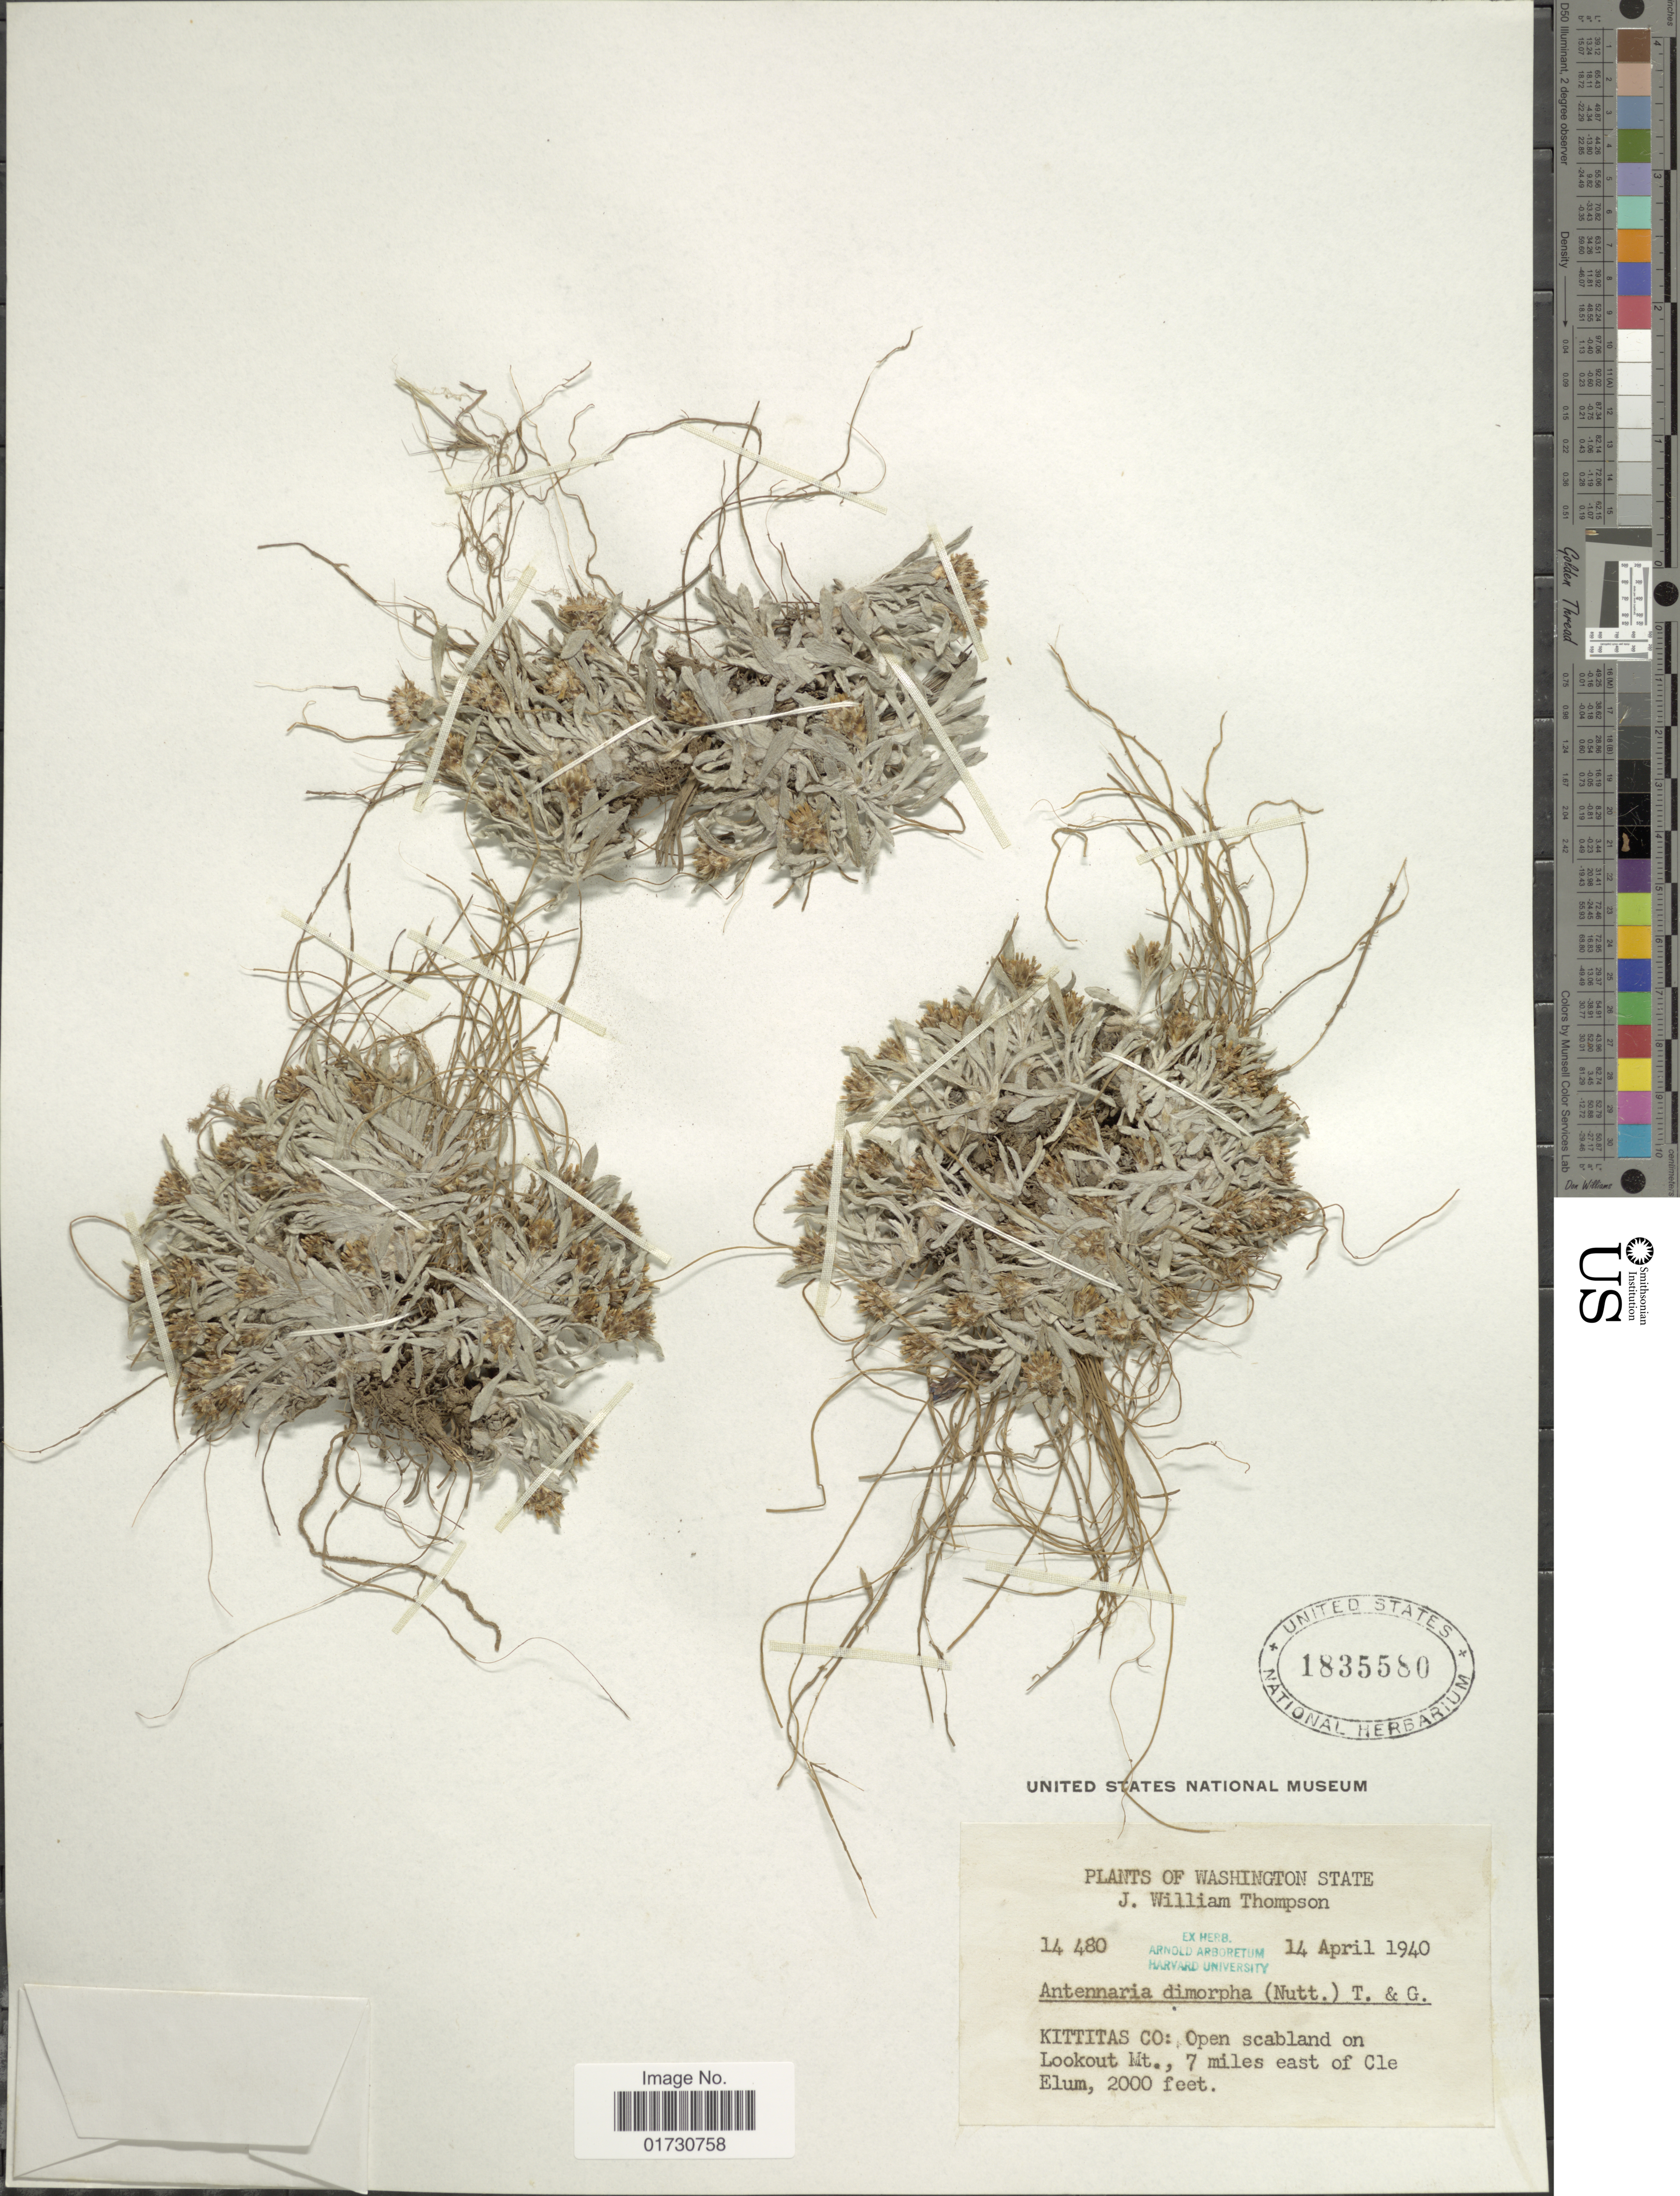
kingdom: Plantae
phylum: Tracheophyta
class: Magnoliopsida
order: Asterales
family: Asteraceae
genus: Antennaria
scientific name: Antennaria dimorpha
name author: (Nutt.) Torr. & A. Gray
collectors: J. W. Thompson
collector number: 14480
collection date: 1940-04-14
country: United States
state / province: Washington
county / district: Kittitas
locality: Washington State, Kittitas Co: Open scabland on Lookout Mt., 7 miles east of Cle Elum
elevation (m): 610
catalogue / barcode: US 1835580